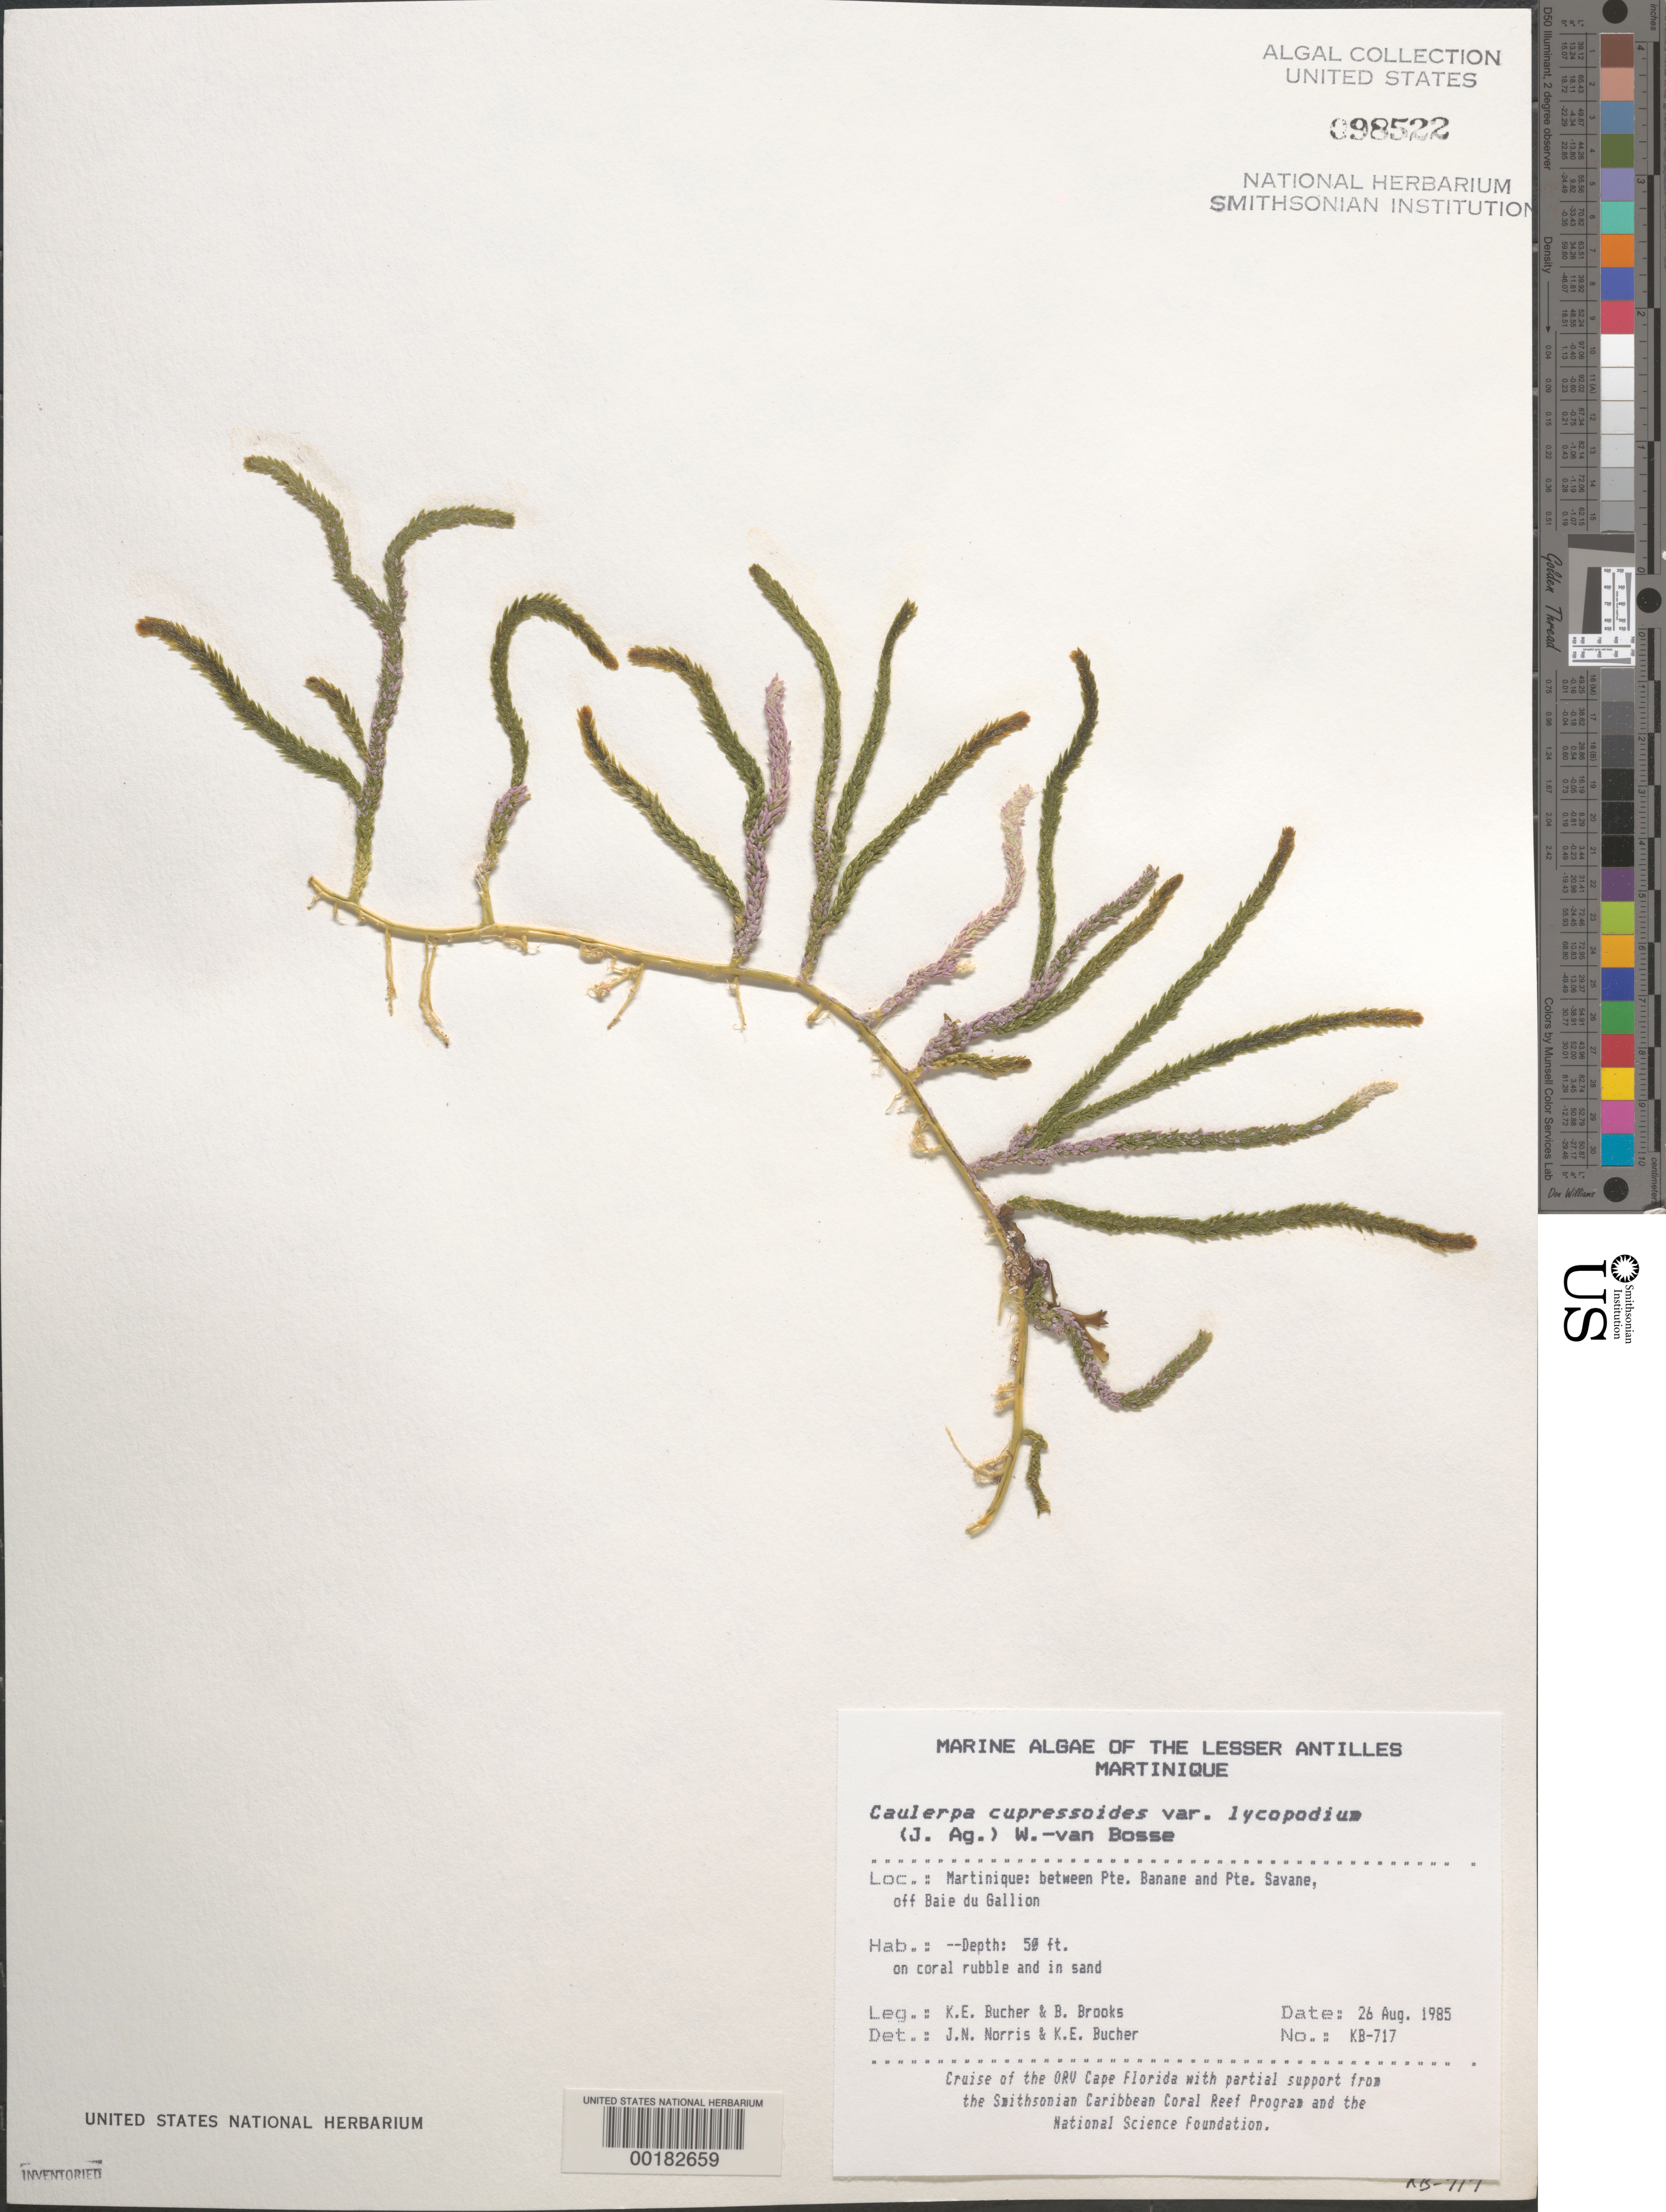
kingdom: Plantae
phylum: Chlorophyta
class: Ulvophyceae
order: Bryopsidales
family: Caulerpaceae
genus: Caulerpa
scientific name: Caulerpa cupressoides var. lycopodium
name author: Weber Bosse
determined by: Norris, J. N.; Bucher, K. E.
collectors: K. E. Bucher & B. Brooks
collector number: Kb-717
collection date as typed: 26 Aug 1985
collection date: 1985-08-26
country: Martinique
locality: Between Pointe Banane and Pointe Savane, off Baie du Galion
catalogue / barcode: US 98522